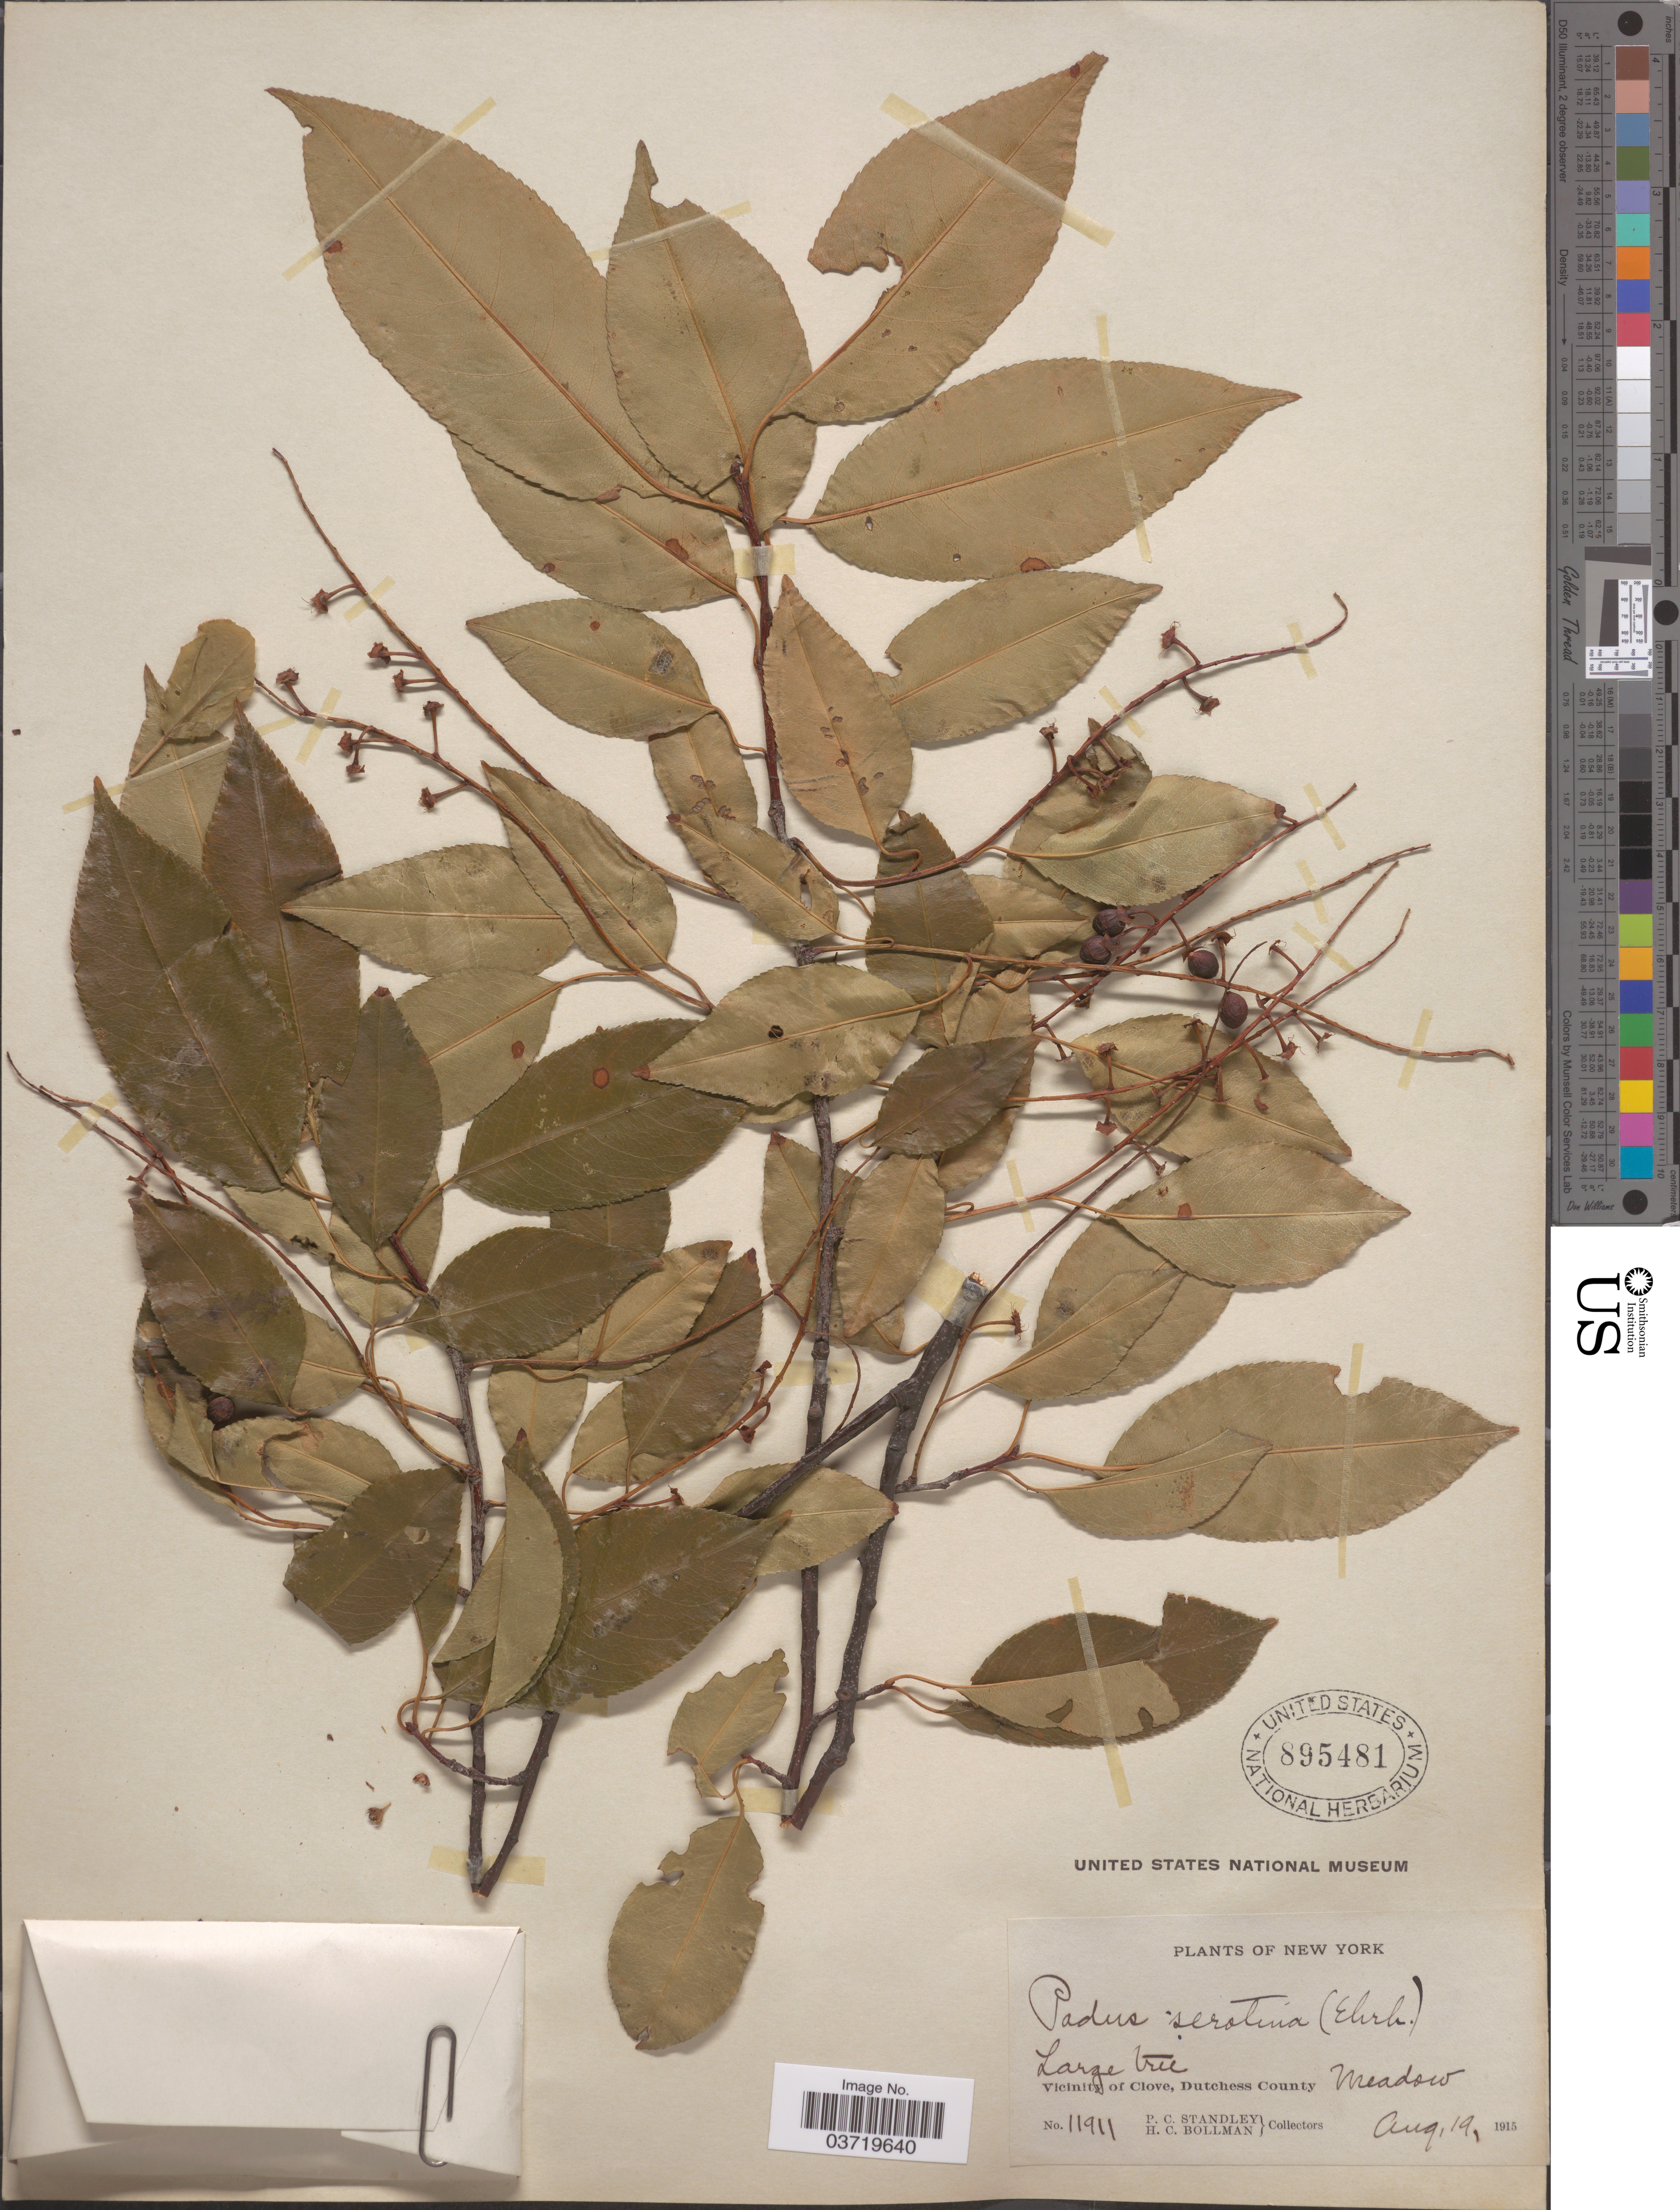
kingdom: Plantae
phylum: Tracheophyta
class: Magnoliopsida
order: Rosales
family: Rosaceae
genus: Prunus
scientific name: Prunus serotina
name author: Ehrh.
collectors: P. C. Standley & H. C. Bollman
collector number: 11911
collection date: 1915-08-19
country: United States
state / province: New York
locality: Vicinity of Clove, Dutchess County.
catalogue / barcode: US 895481